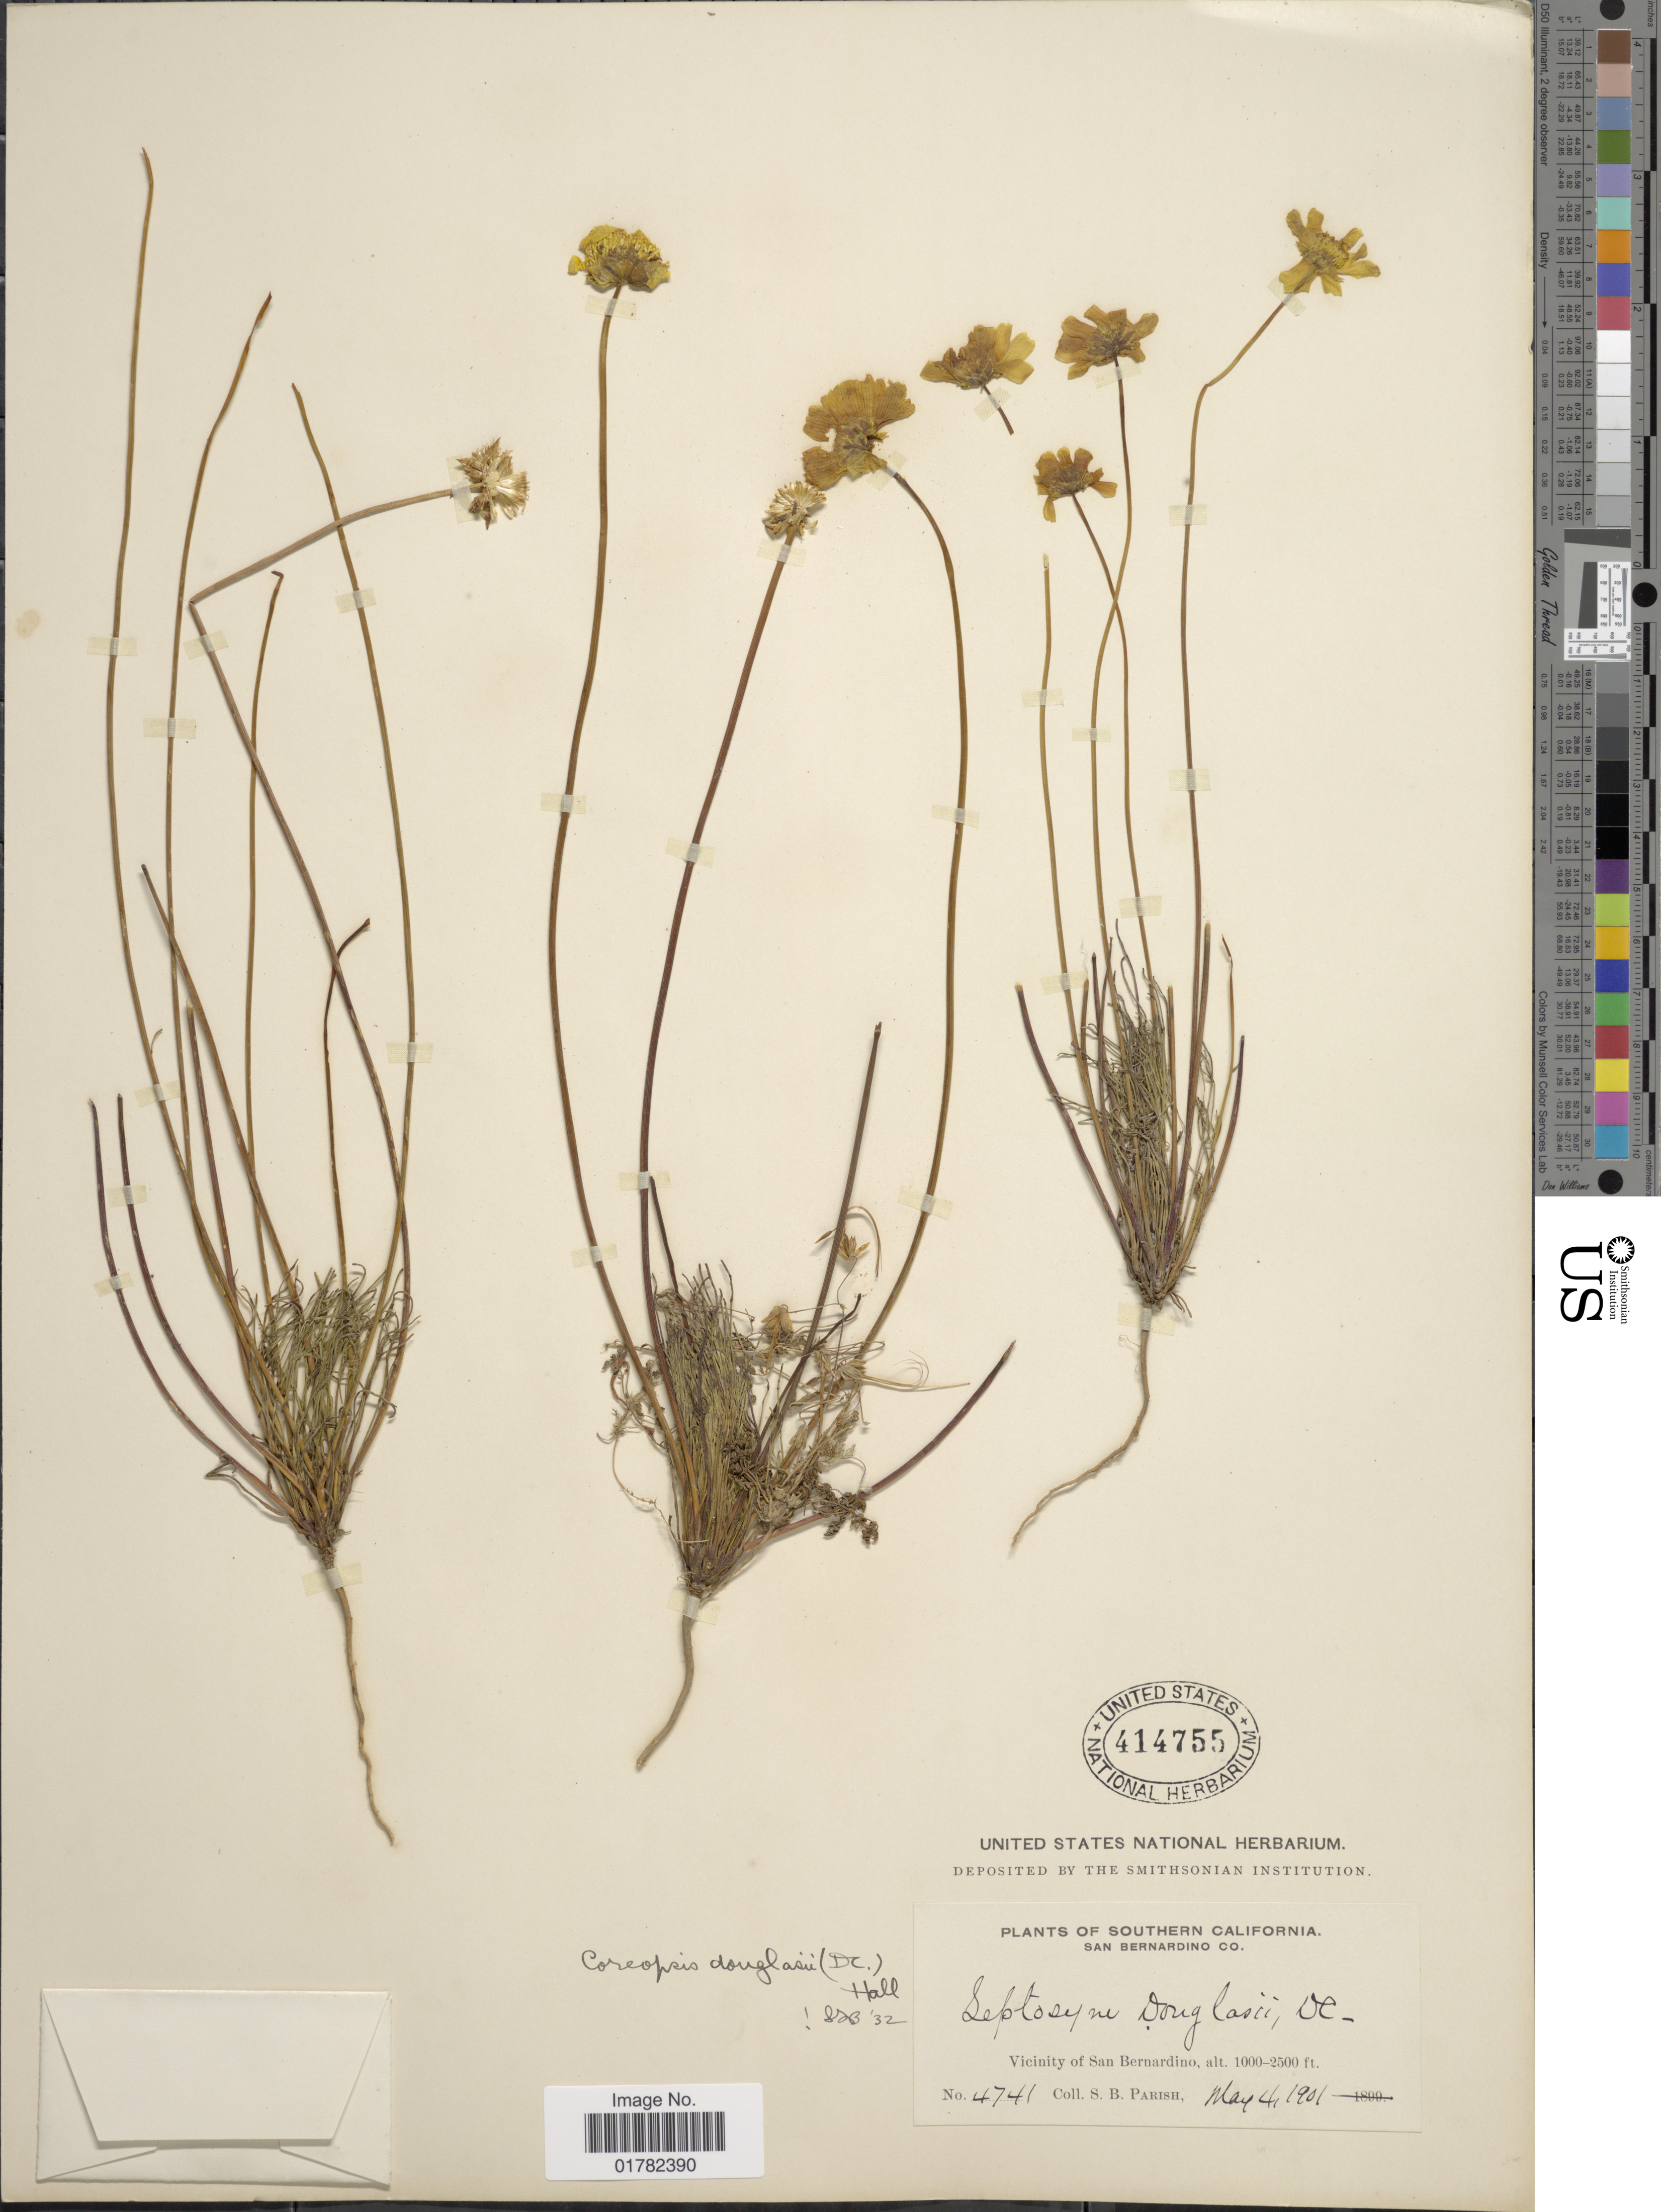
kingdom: Plantae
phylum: Tracheophyta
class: Magnoliopsida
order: Asterales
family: Asteraceae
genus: Coreopsis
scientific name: Coreopsis douglasii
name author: (DC.) H.M. Hall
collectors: S. B. Parish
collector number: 4741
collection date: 1901-05-04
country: United States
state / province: California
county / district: San Bernardino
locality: Southern California, San Bernardino Co., vicinity of San Bernardino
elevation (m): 305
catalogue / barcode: US 414755